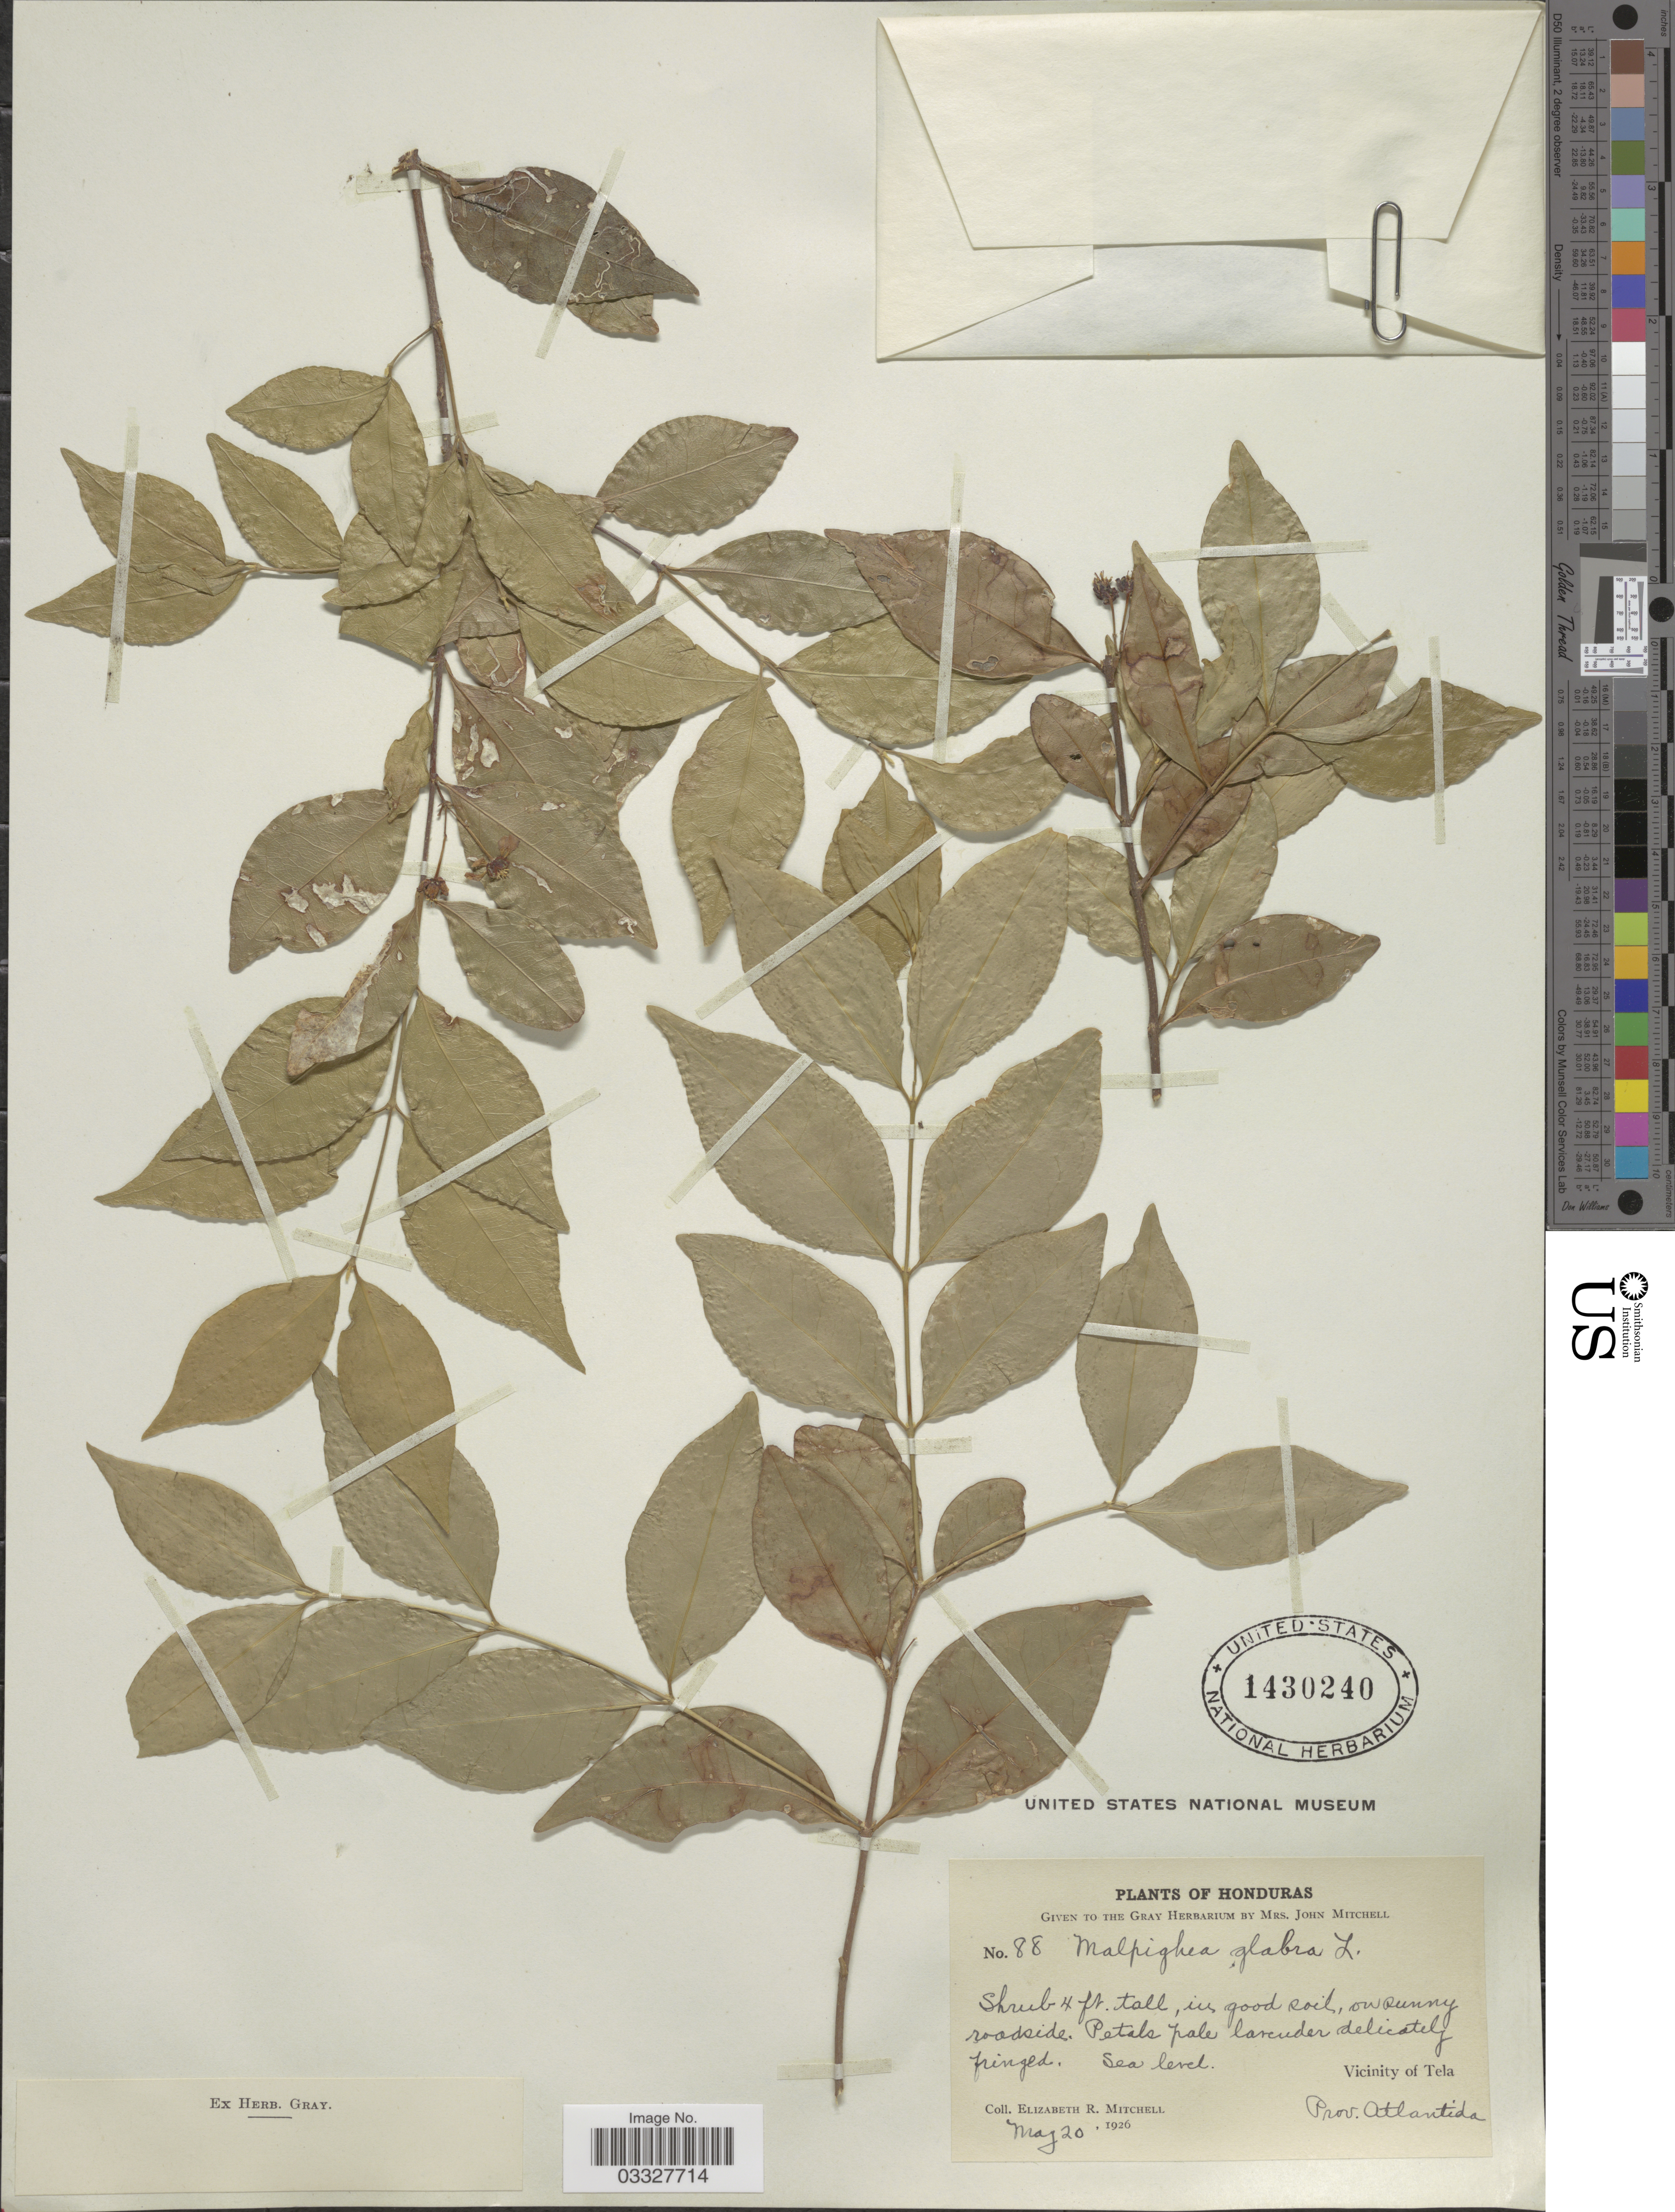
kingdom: Plantae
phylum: Tracheophyta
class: Magnoliopsida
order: Malpighiales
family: Malpighiaceae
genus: Malpighia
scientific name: Malpighia glabra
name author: L.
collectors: E. Mitchell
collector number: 88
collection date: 1926-05-20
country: Honduras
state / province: Atlántida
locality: Vicinity of Tela.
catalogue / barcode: US 1430240